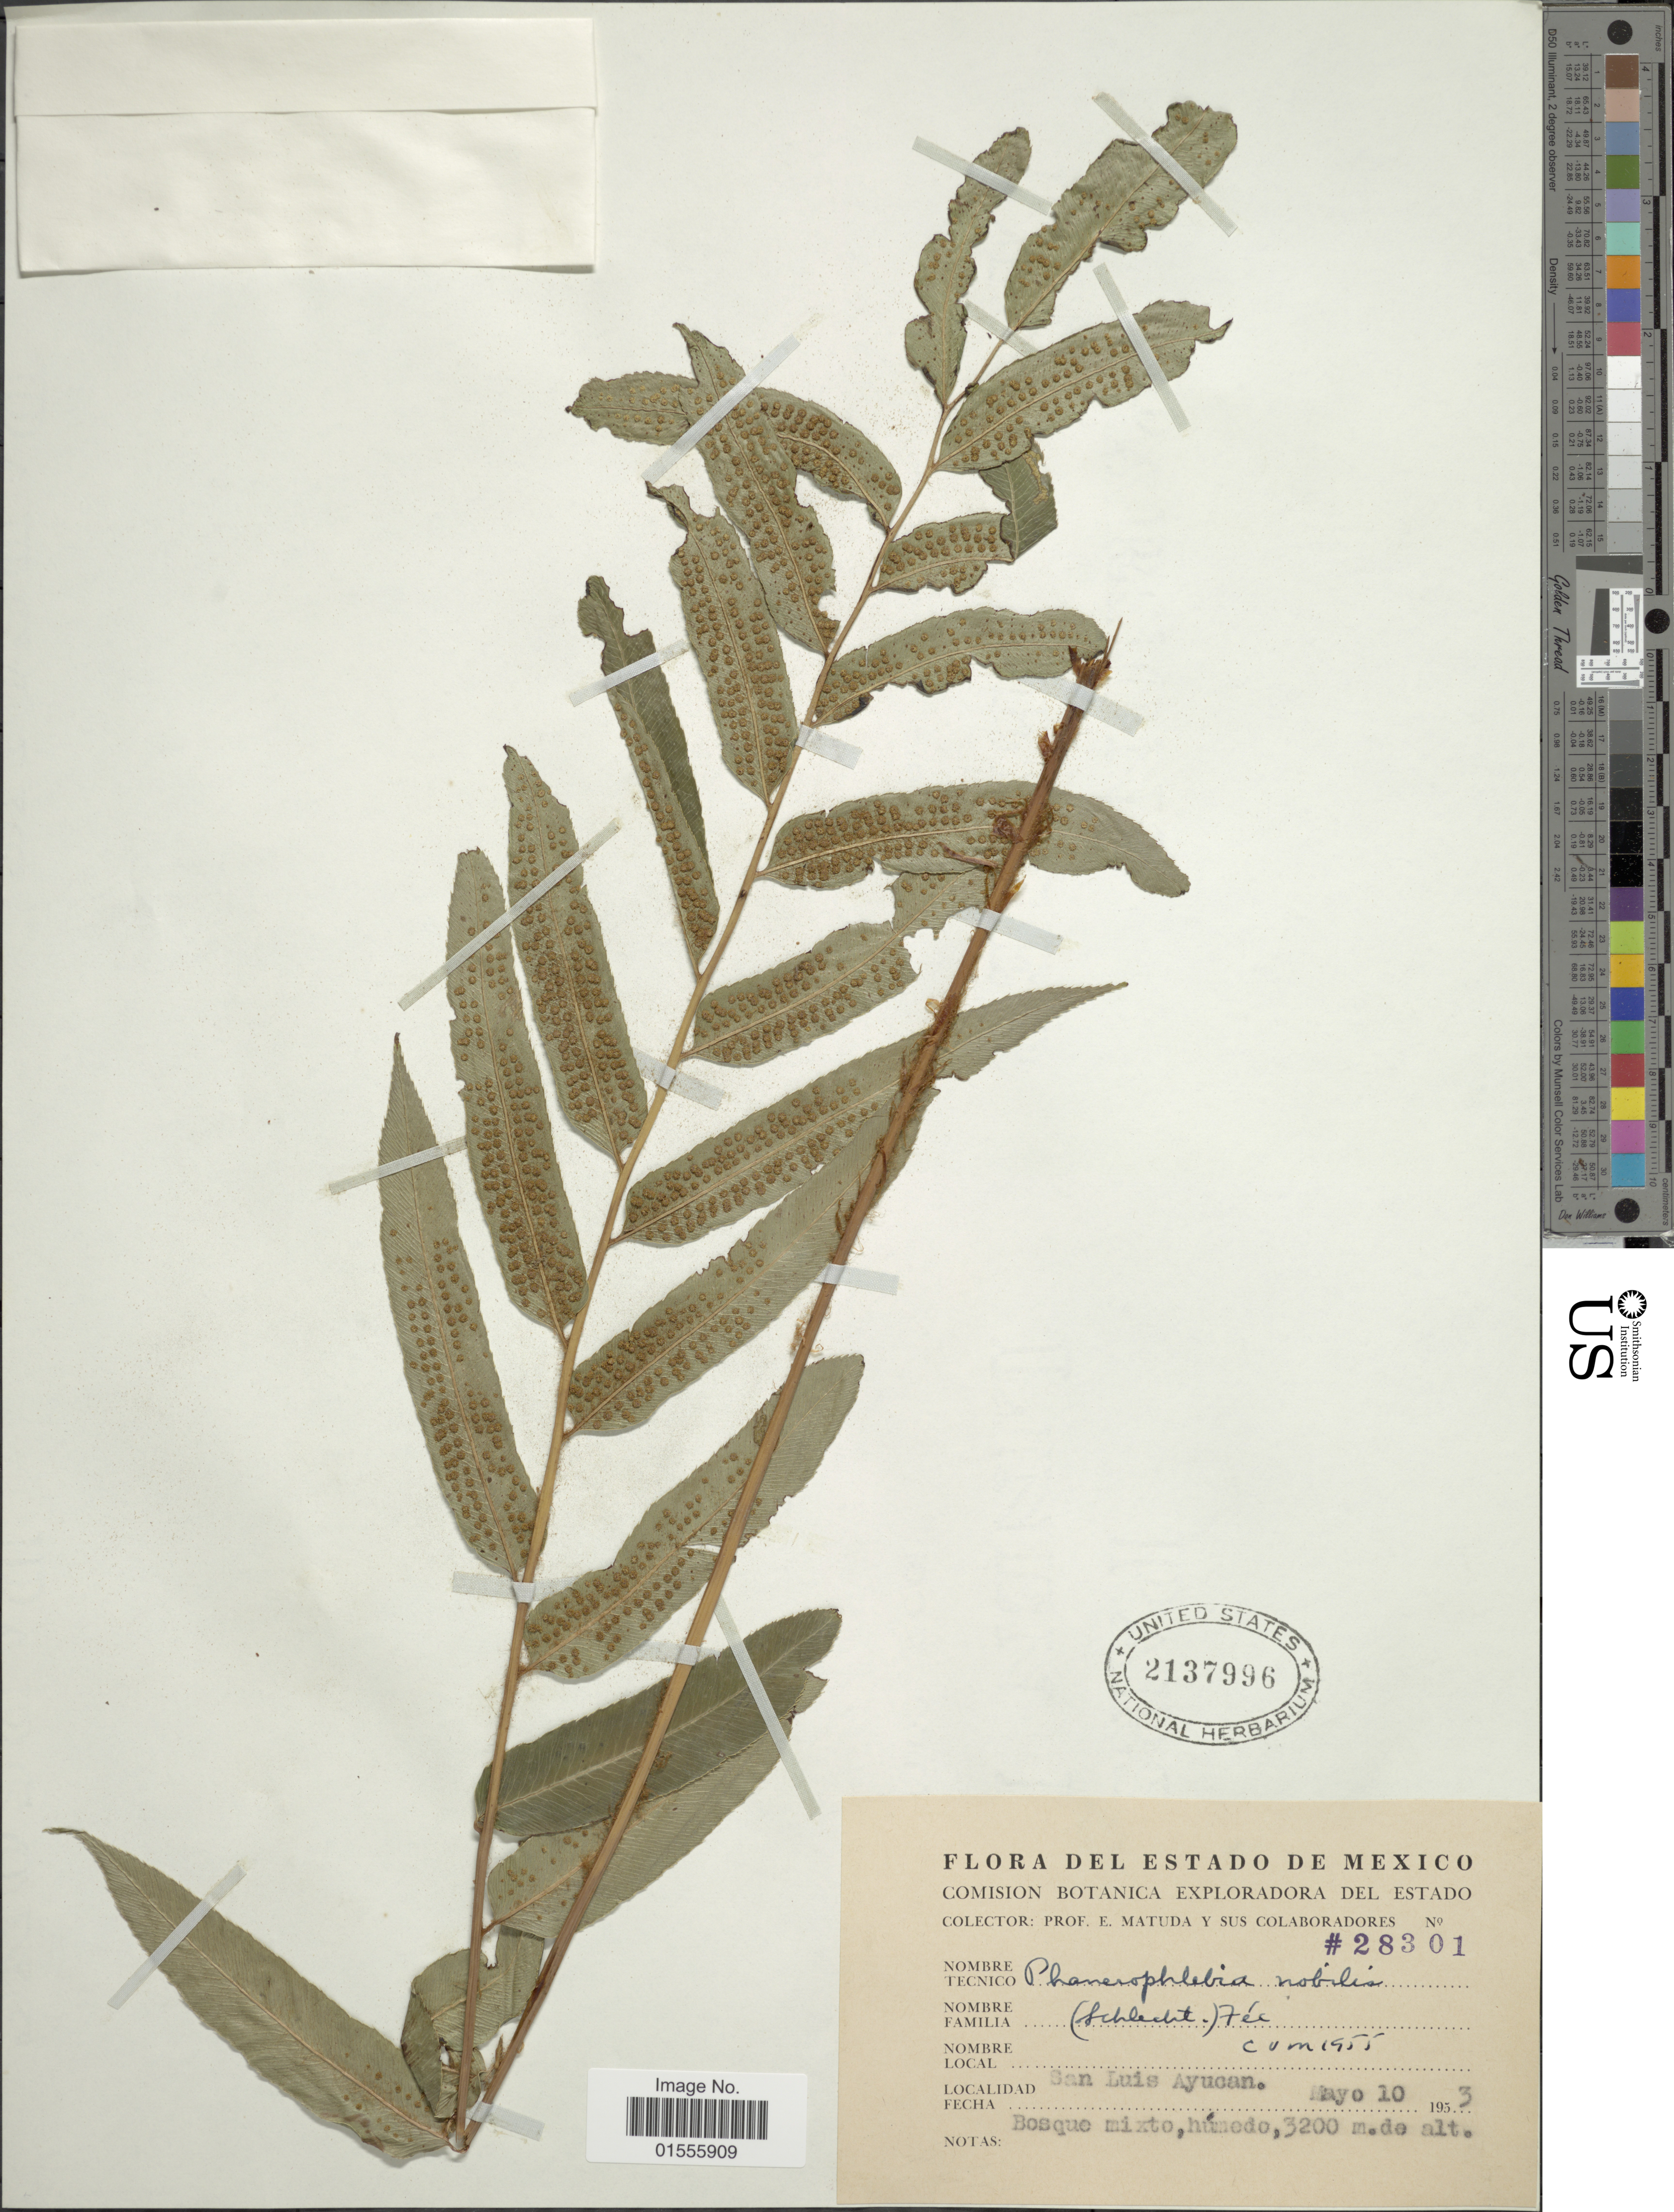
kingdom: Plantae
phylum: Tracheophyta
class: Polypodiopsida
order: Polypodiales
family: Dryopteridaceae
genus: Phanerophlebia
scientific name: Phanerophlebia nobilis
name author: (Schltdl. & Cham.) C. Presl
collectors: E. Matuda & Sus Colaboradores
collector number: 28301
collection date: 1953-05-10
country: Mexico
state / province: México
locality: San Luis Ayucan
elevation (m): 3200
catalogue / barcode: US 2137996